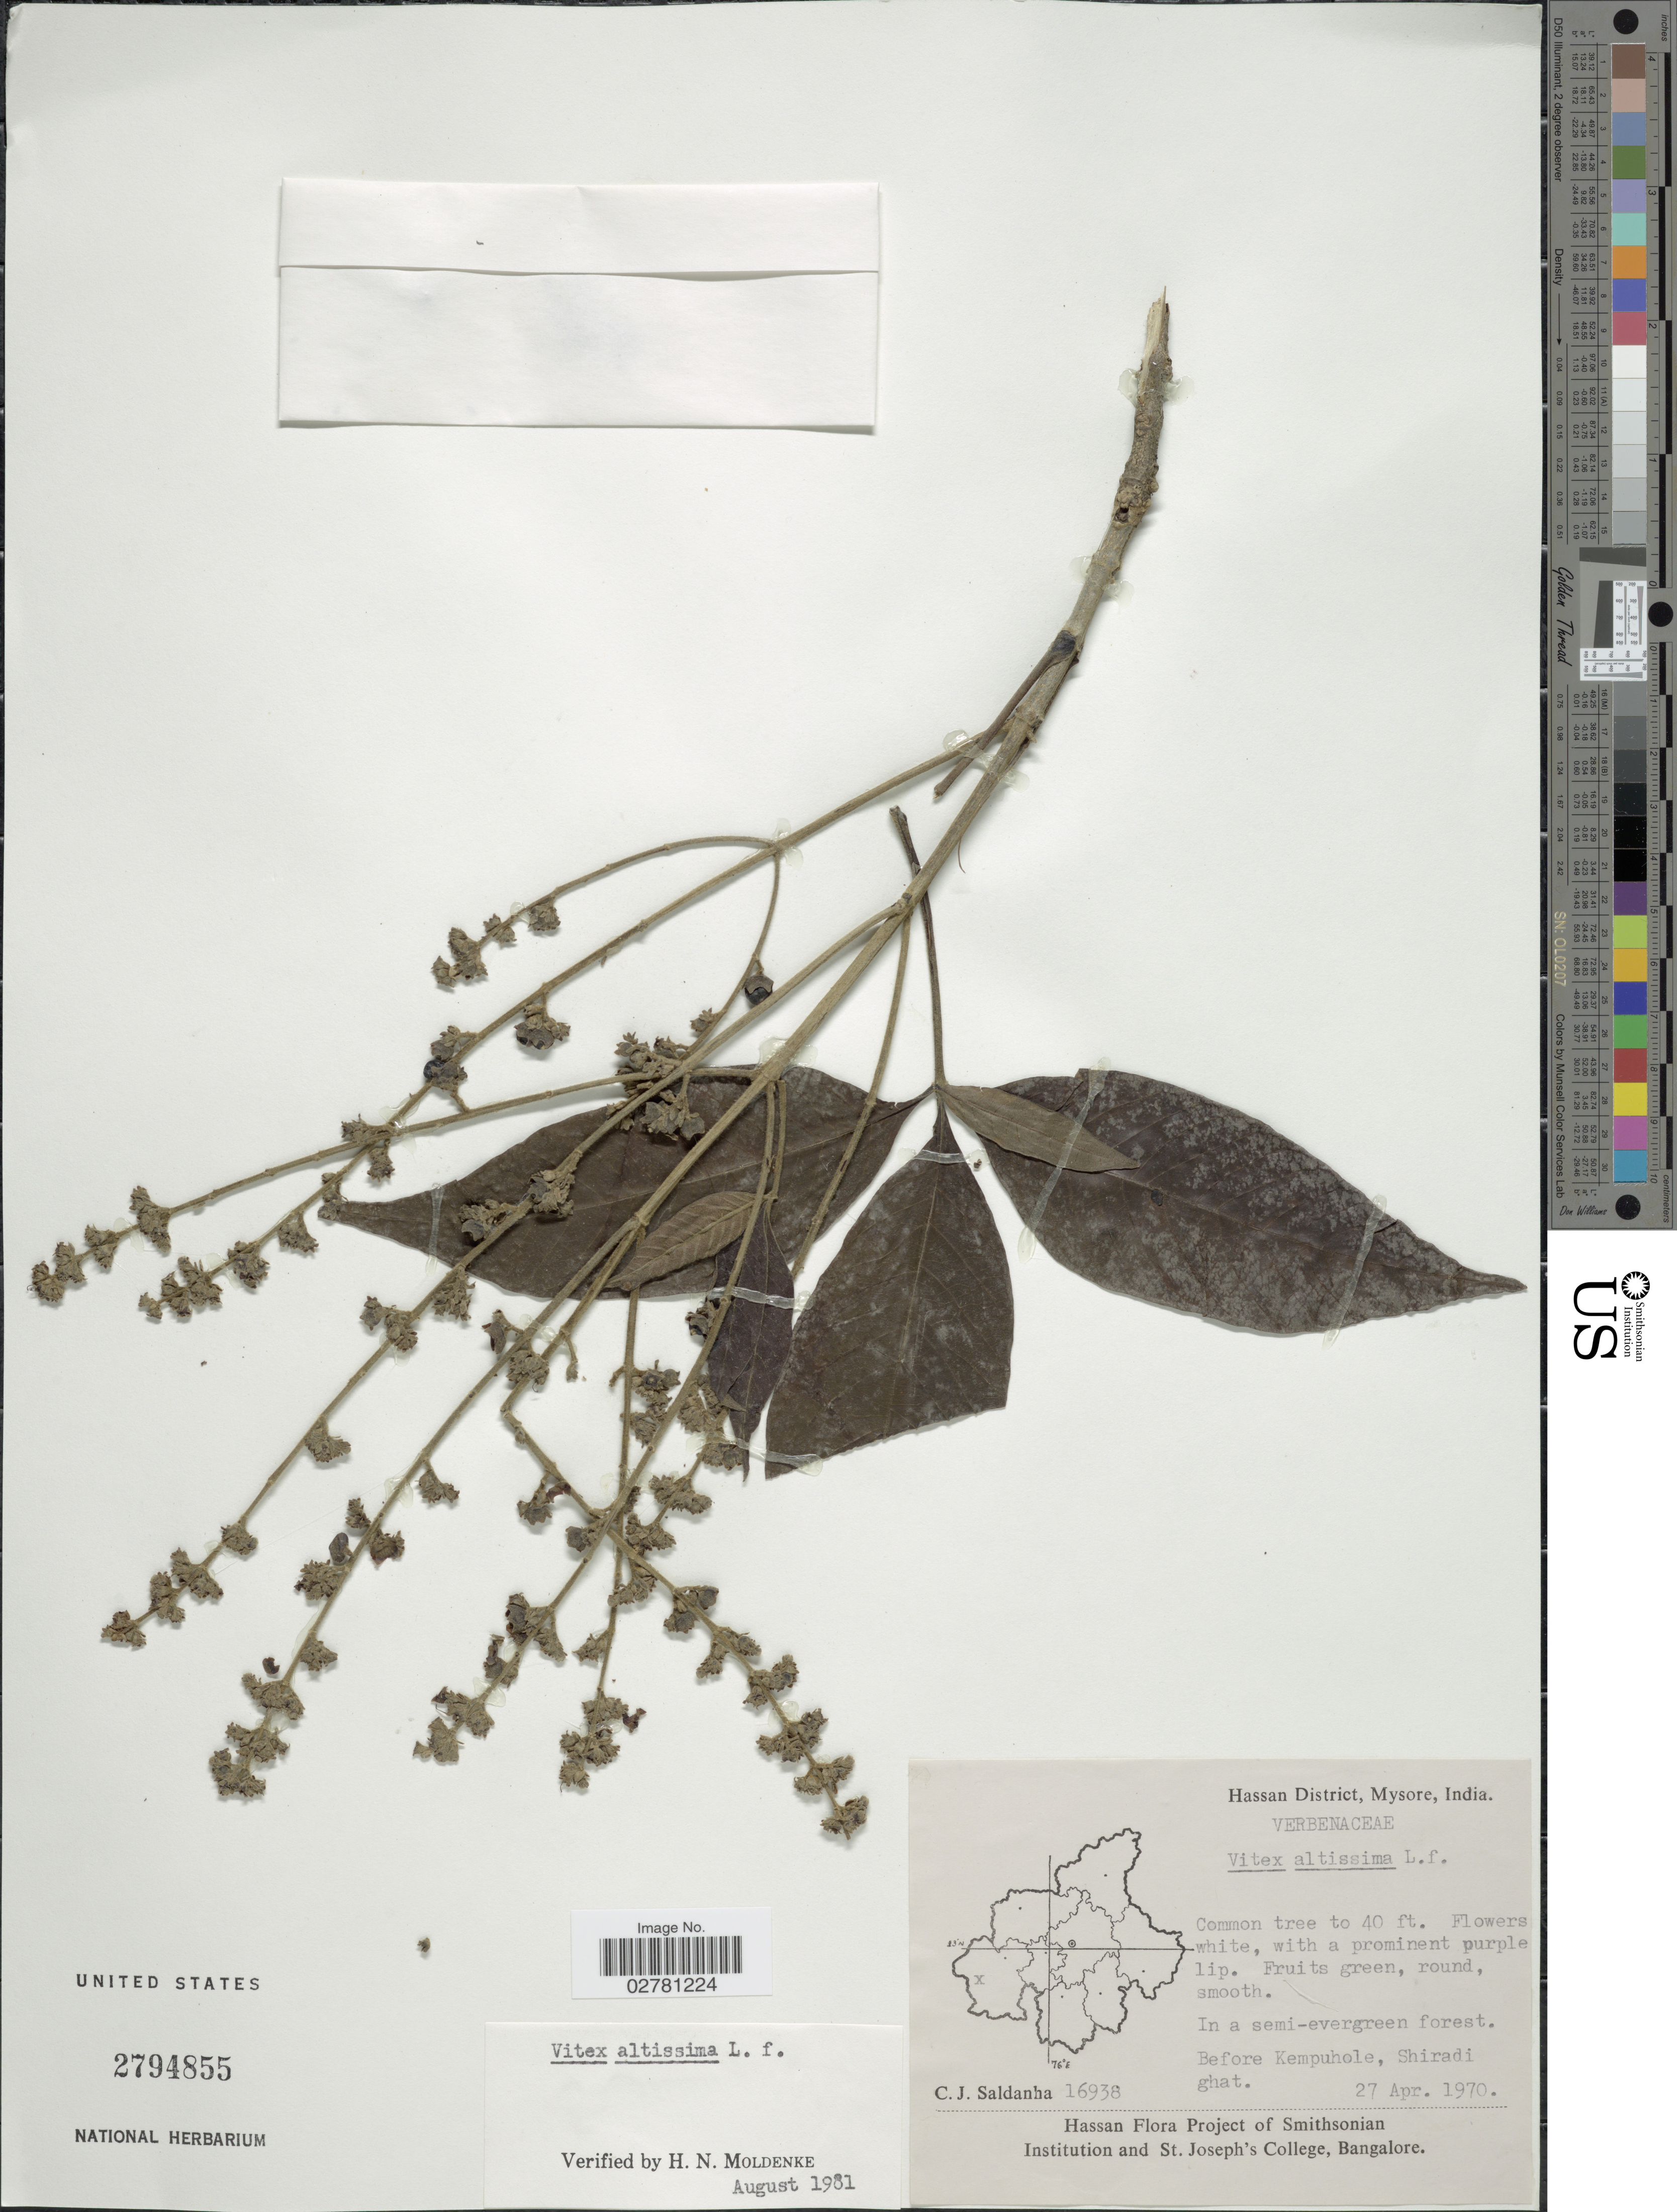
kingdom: Plantae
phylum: Tracheophyta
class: Magnoliopsida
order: Lamiales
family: Lamiaceae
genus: Vitex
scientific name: Vitex altissima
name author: L. f.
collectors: C. J. Saldanha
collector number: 16938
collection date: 1970-04-27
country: India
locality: Hassan District, Mysore. Before Kempuhole, Shiradi ghat.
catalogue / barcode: US 2794855